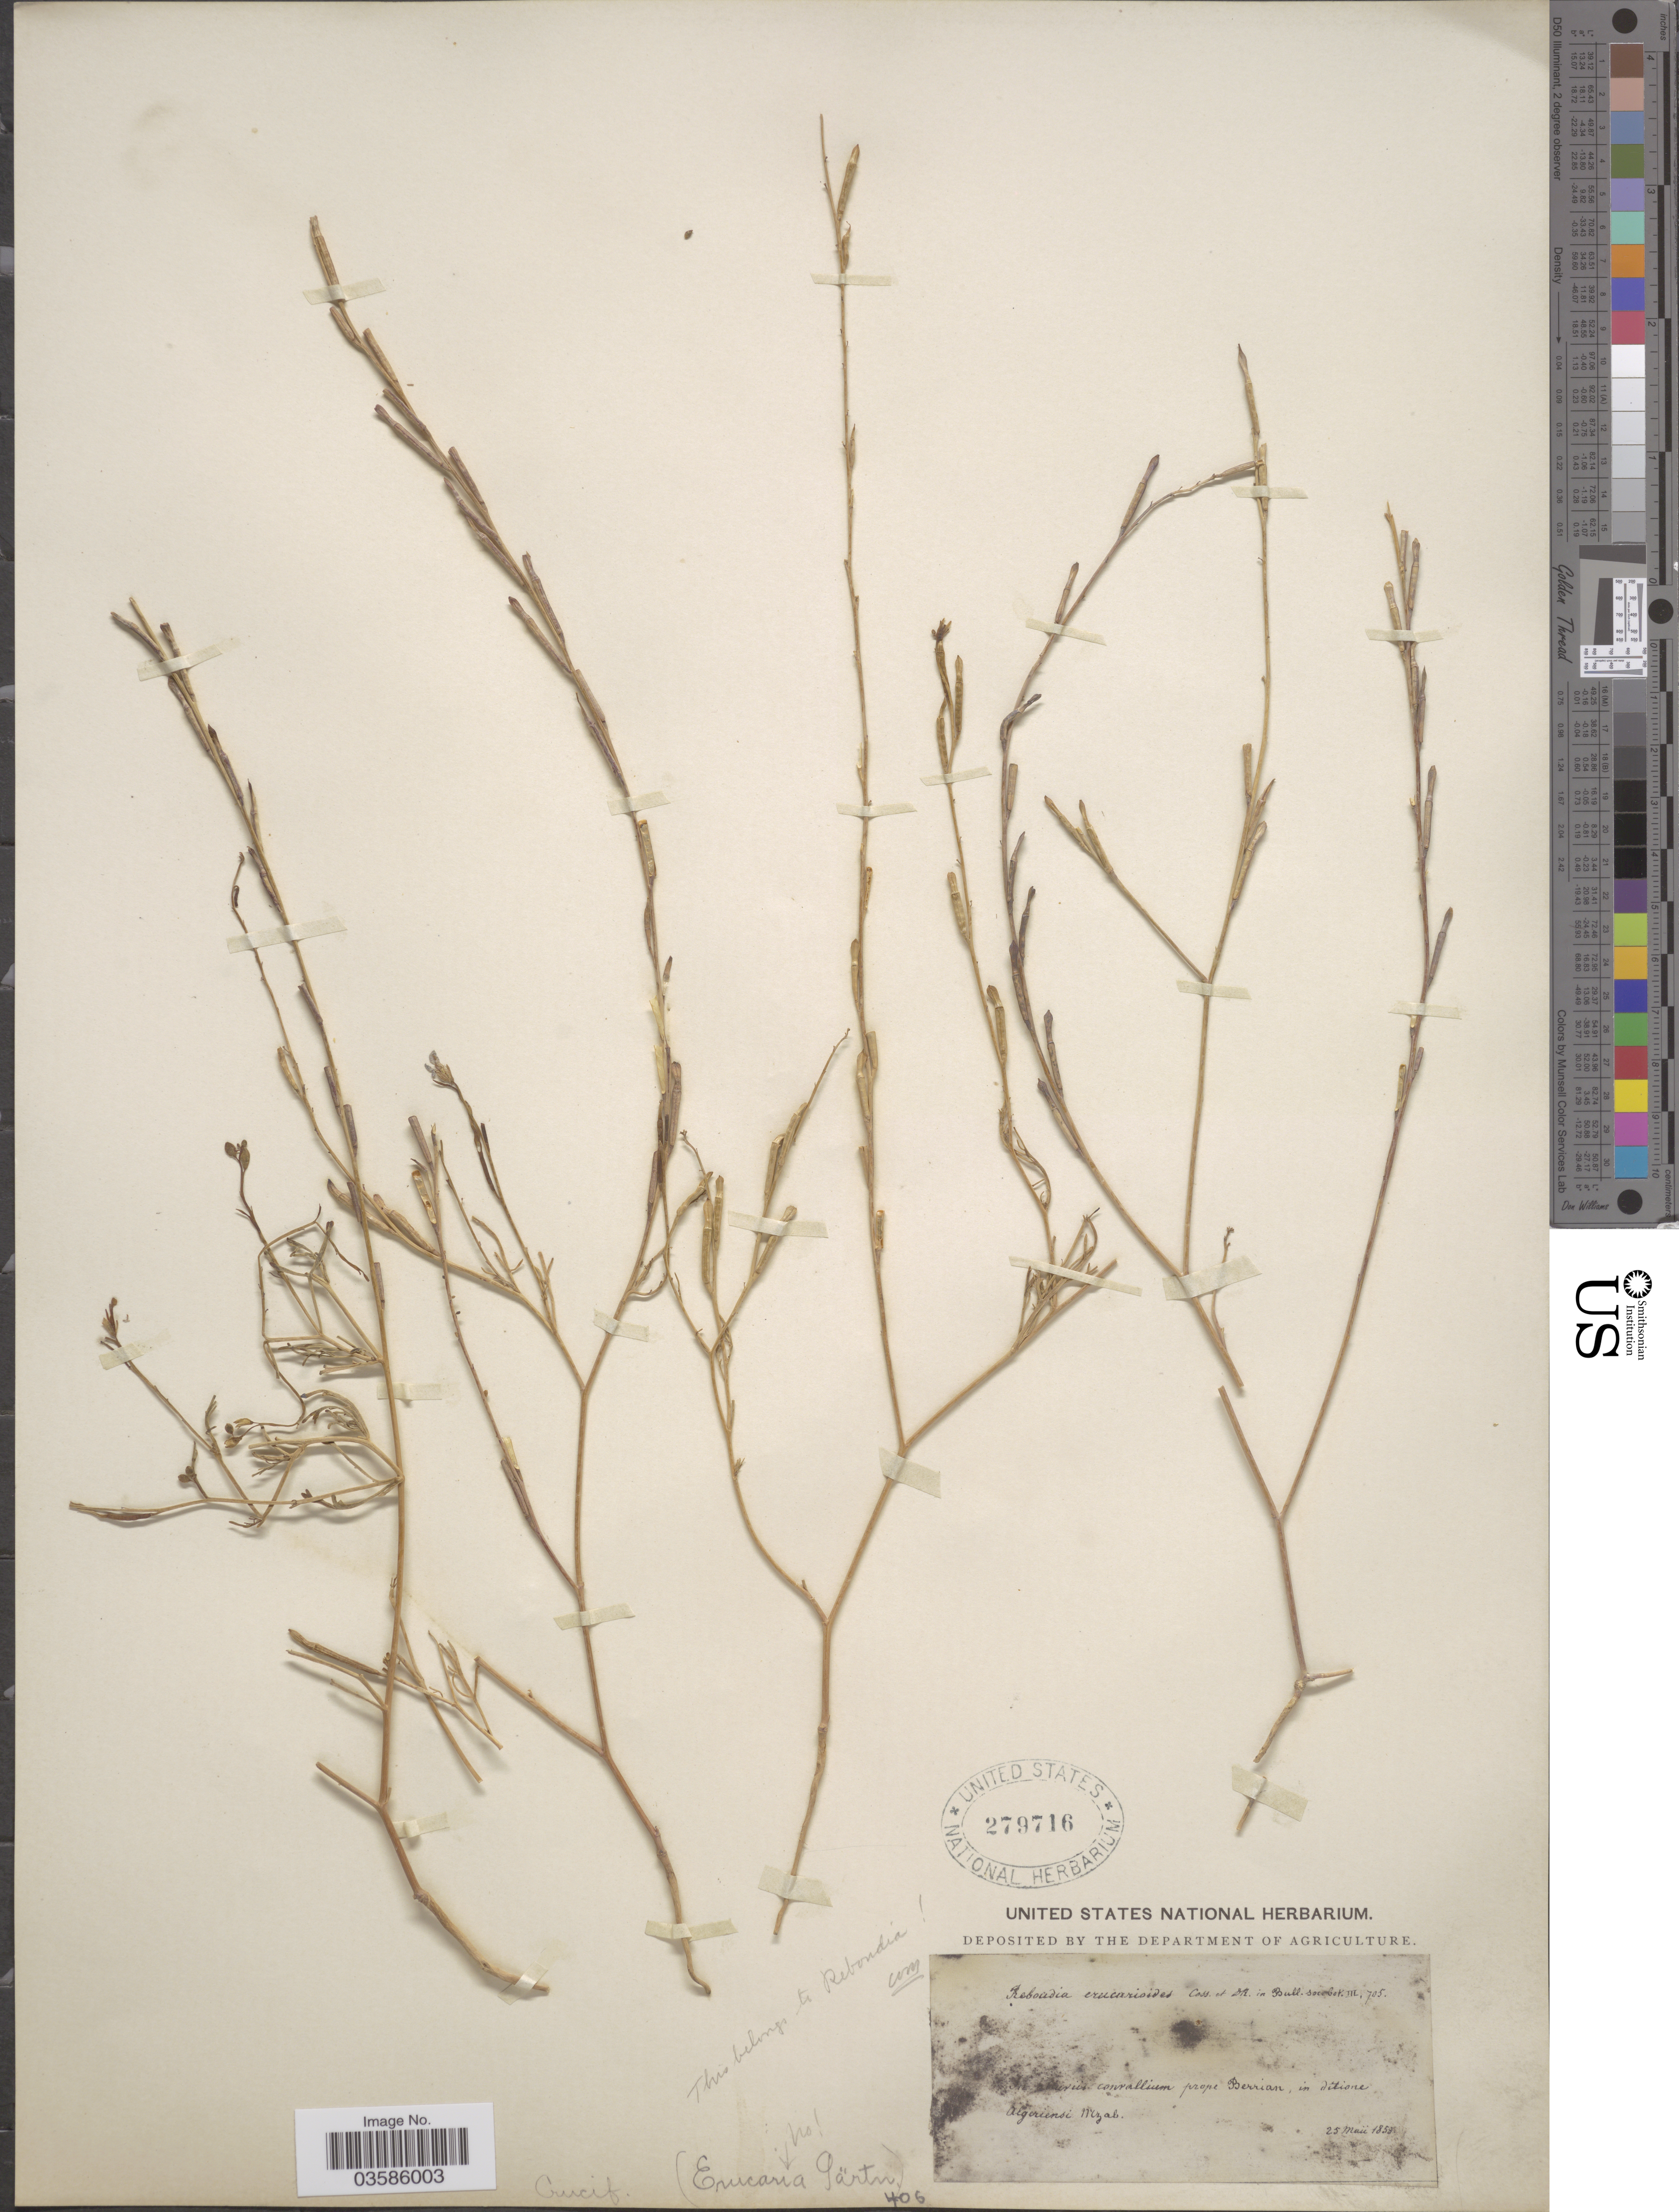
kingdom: Plantae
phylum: Tracheophyta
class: Magnoliopsida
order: Brassicales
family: Brassicaceae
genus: Reboudia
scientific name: Reboudia erucarioides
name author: Coss. & Durieu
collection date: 1859-05-25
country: Algeria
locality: [illegible text] convallium prope Berrian, in ditione Algeriensi Mzab.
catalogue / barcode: US 279716